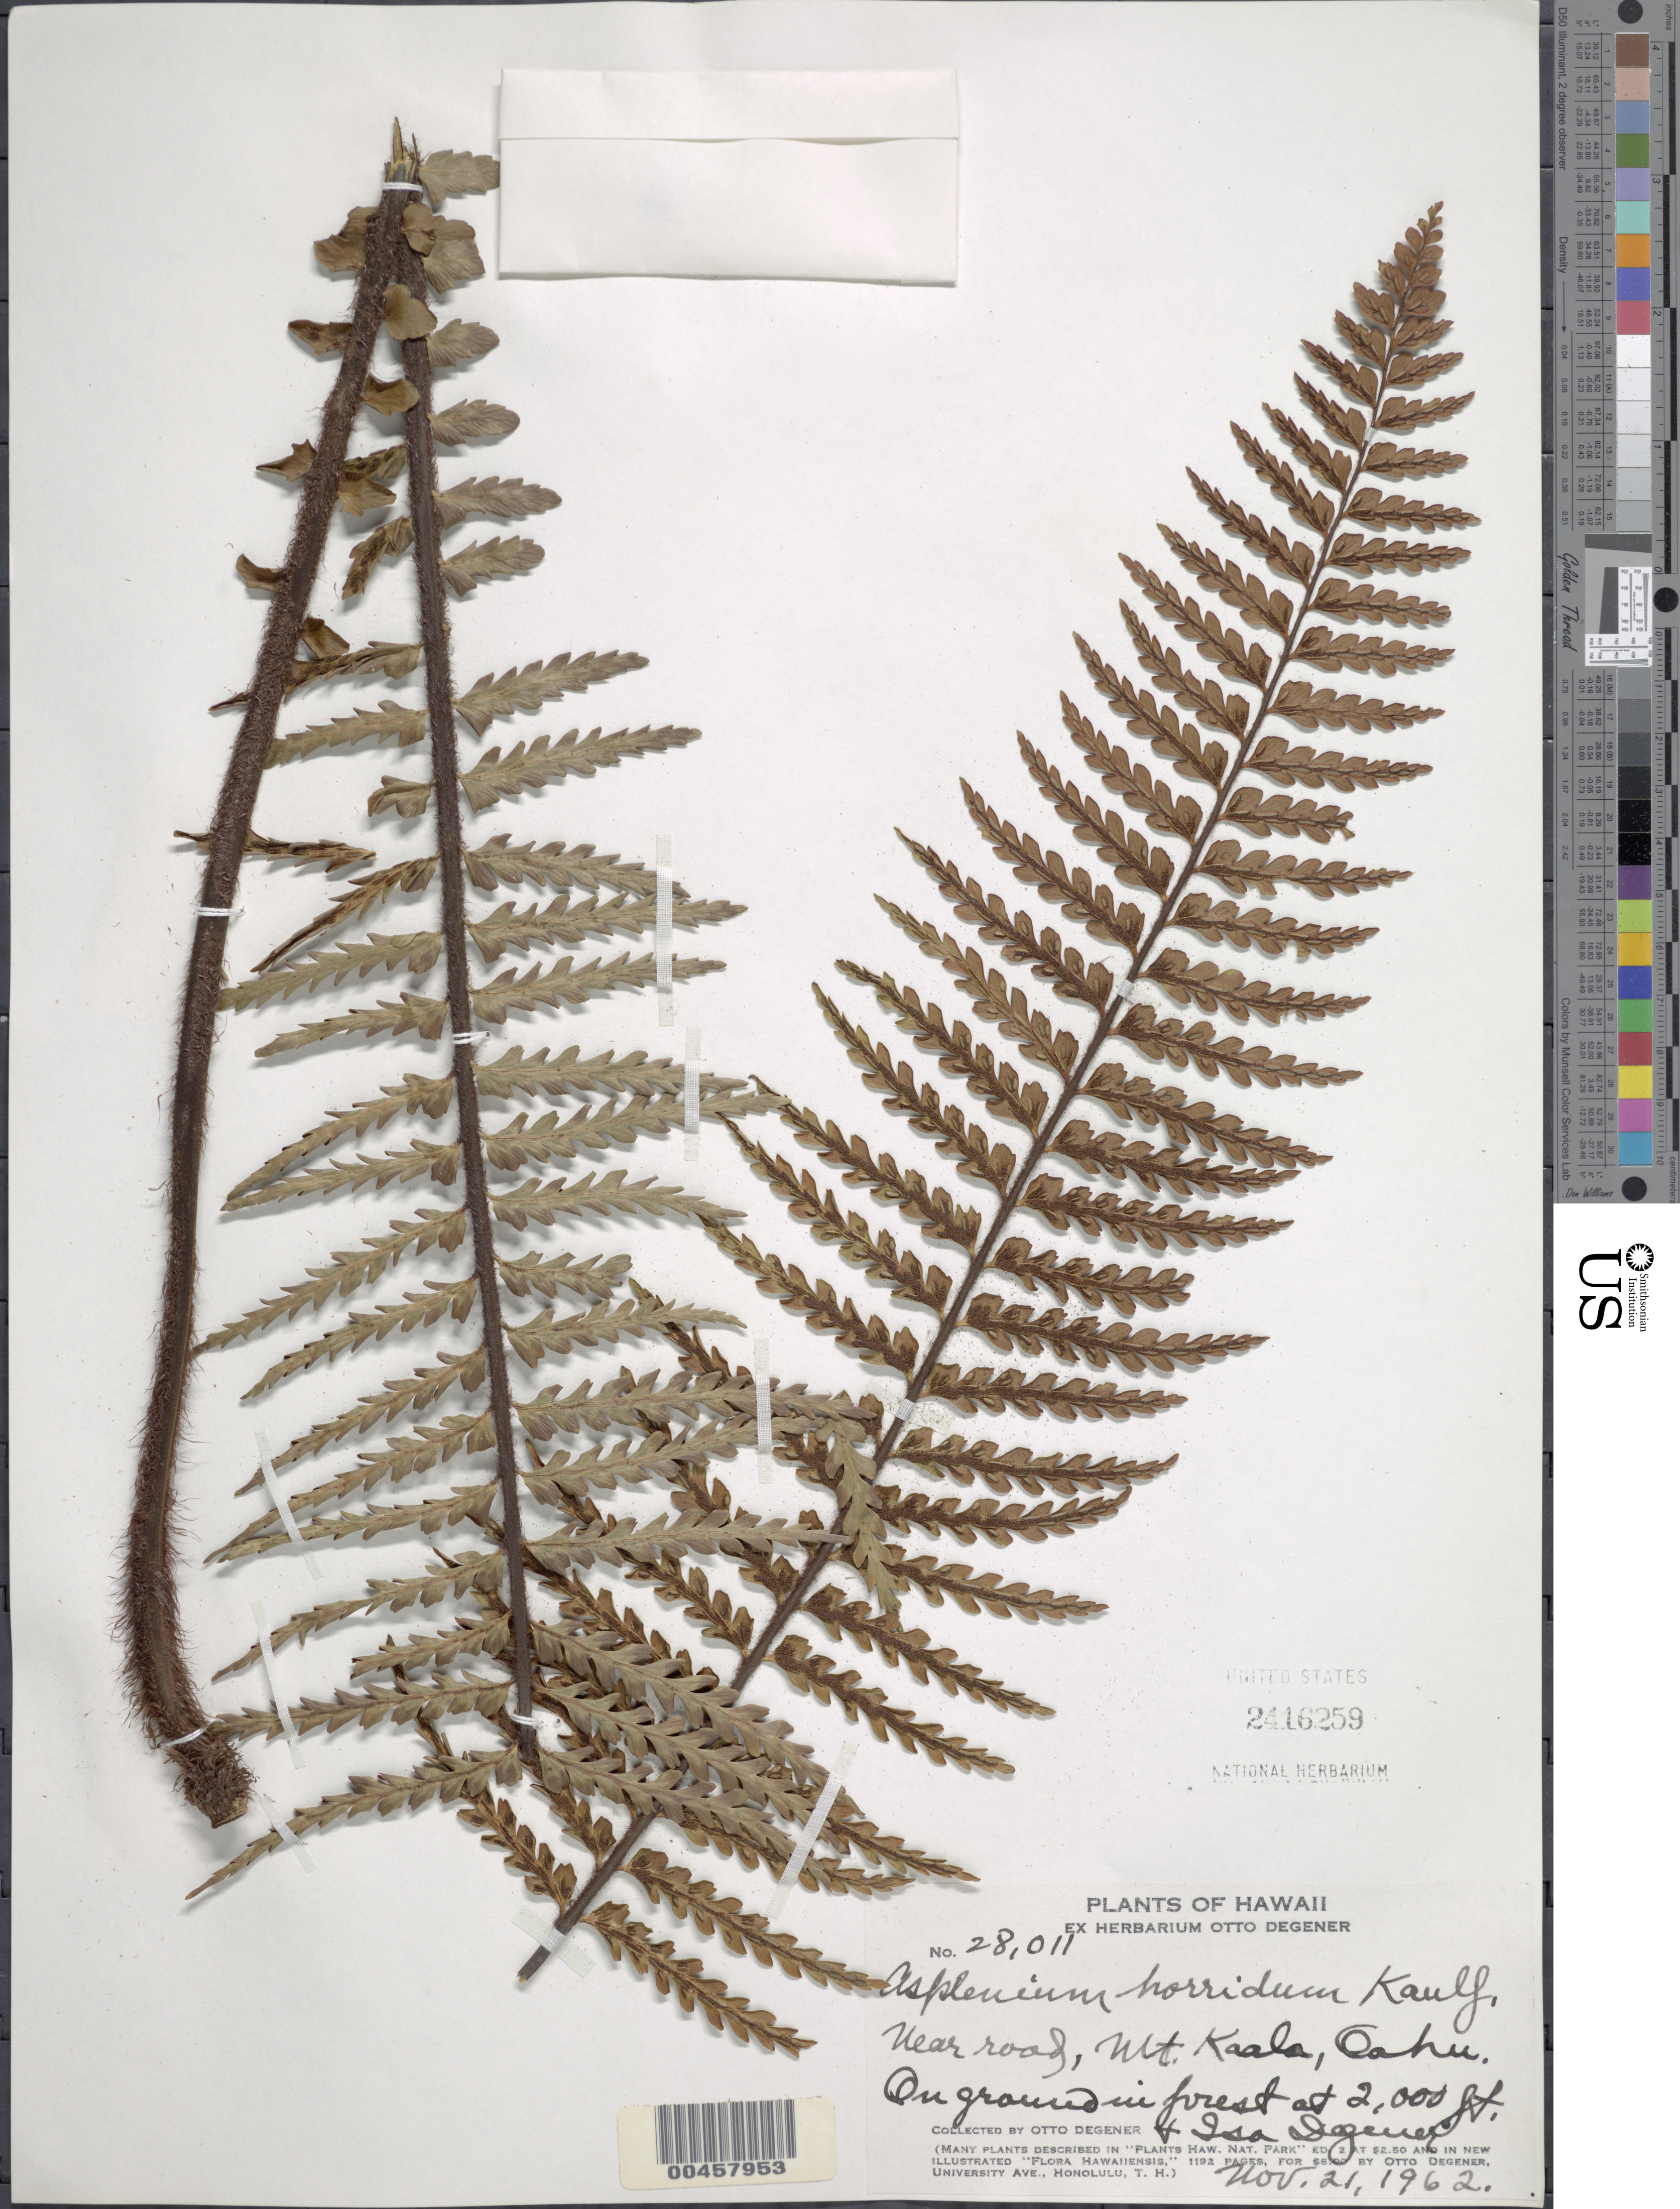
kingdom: Plantae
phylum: Tracheophyta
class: Polypodiopsida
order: Polypodiales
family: Aspleniaceae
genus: Asplenium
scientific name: Asplenium horridum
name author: Kaulf.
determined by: Salgado, A. E.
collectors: O. Degener & I. Degener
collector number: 28011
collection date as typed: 21 Nov 1962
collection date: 1962-11-21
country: United States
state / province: Hawaii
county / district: Honolulu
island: Oahu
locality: Near road, Mt. Kaala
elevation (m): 610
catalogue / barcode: US 2416259